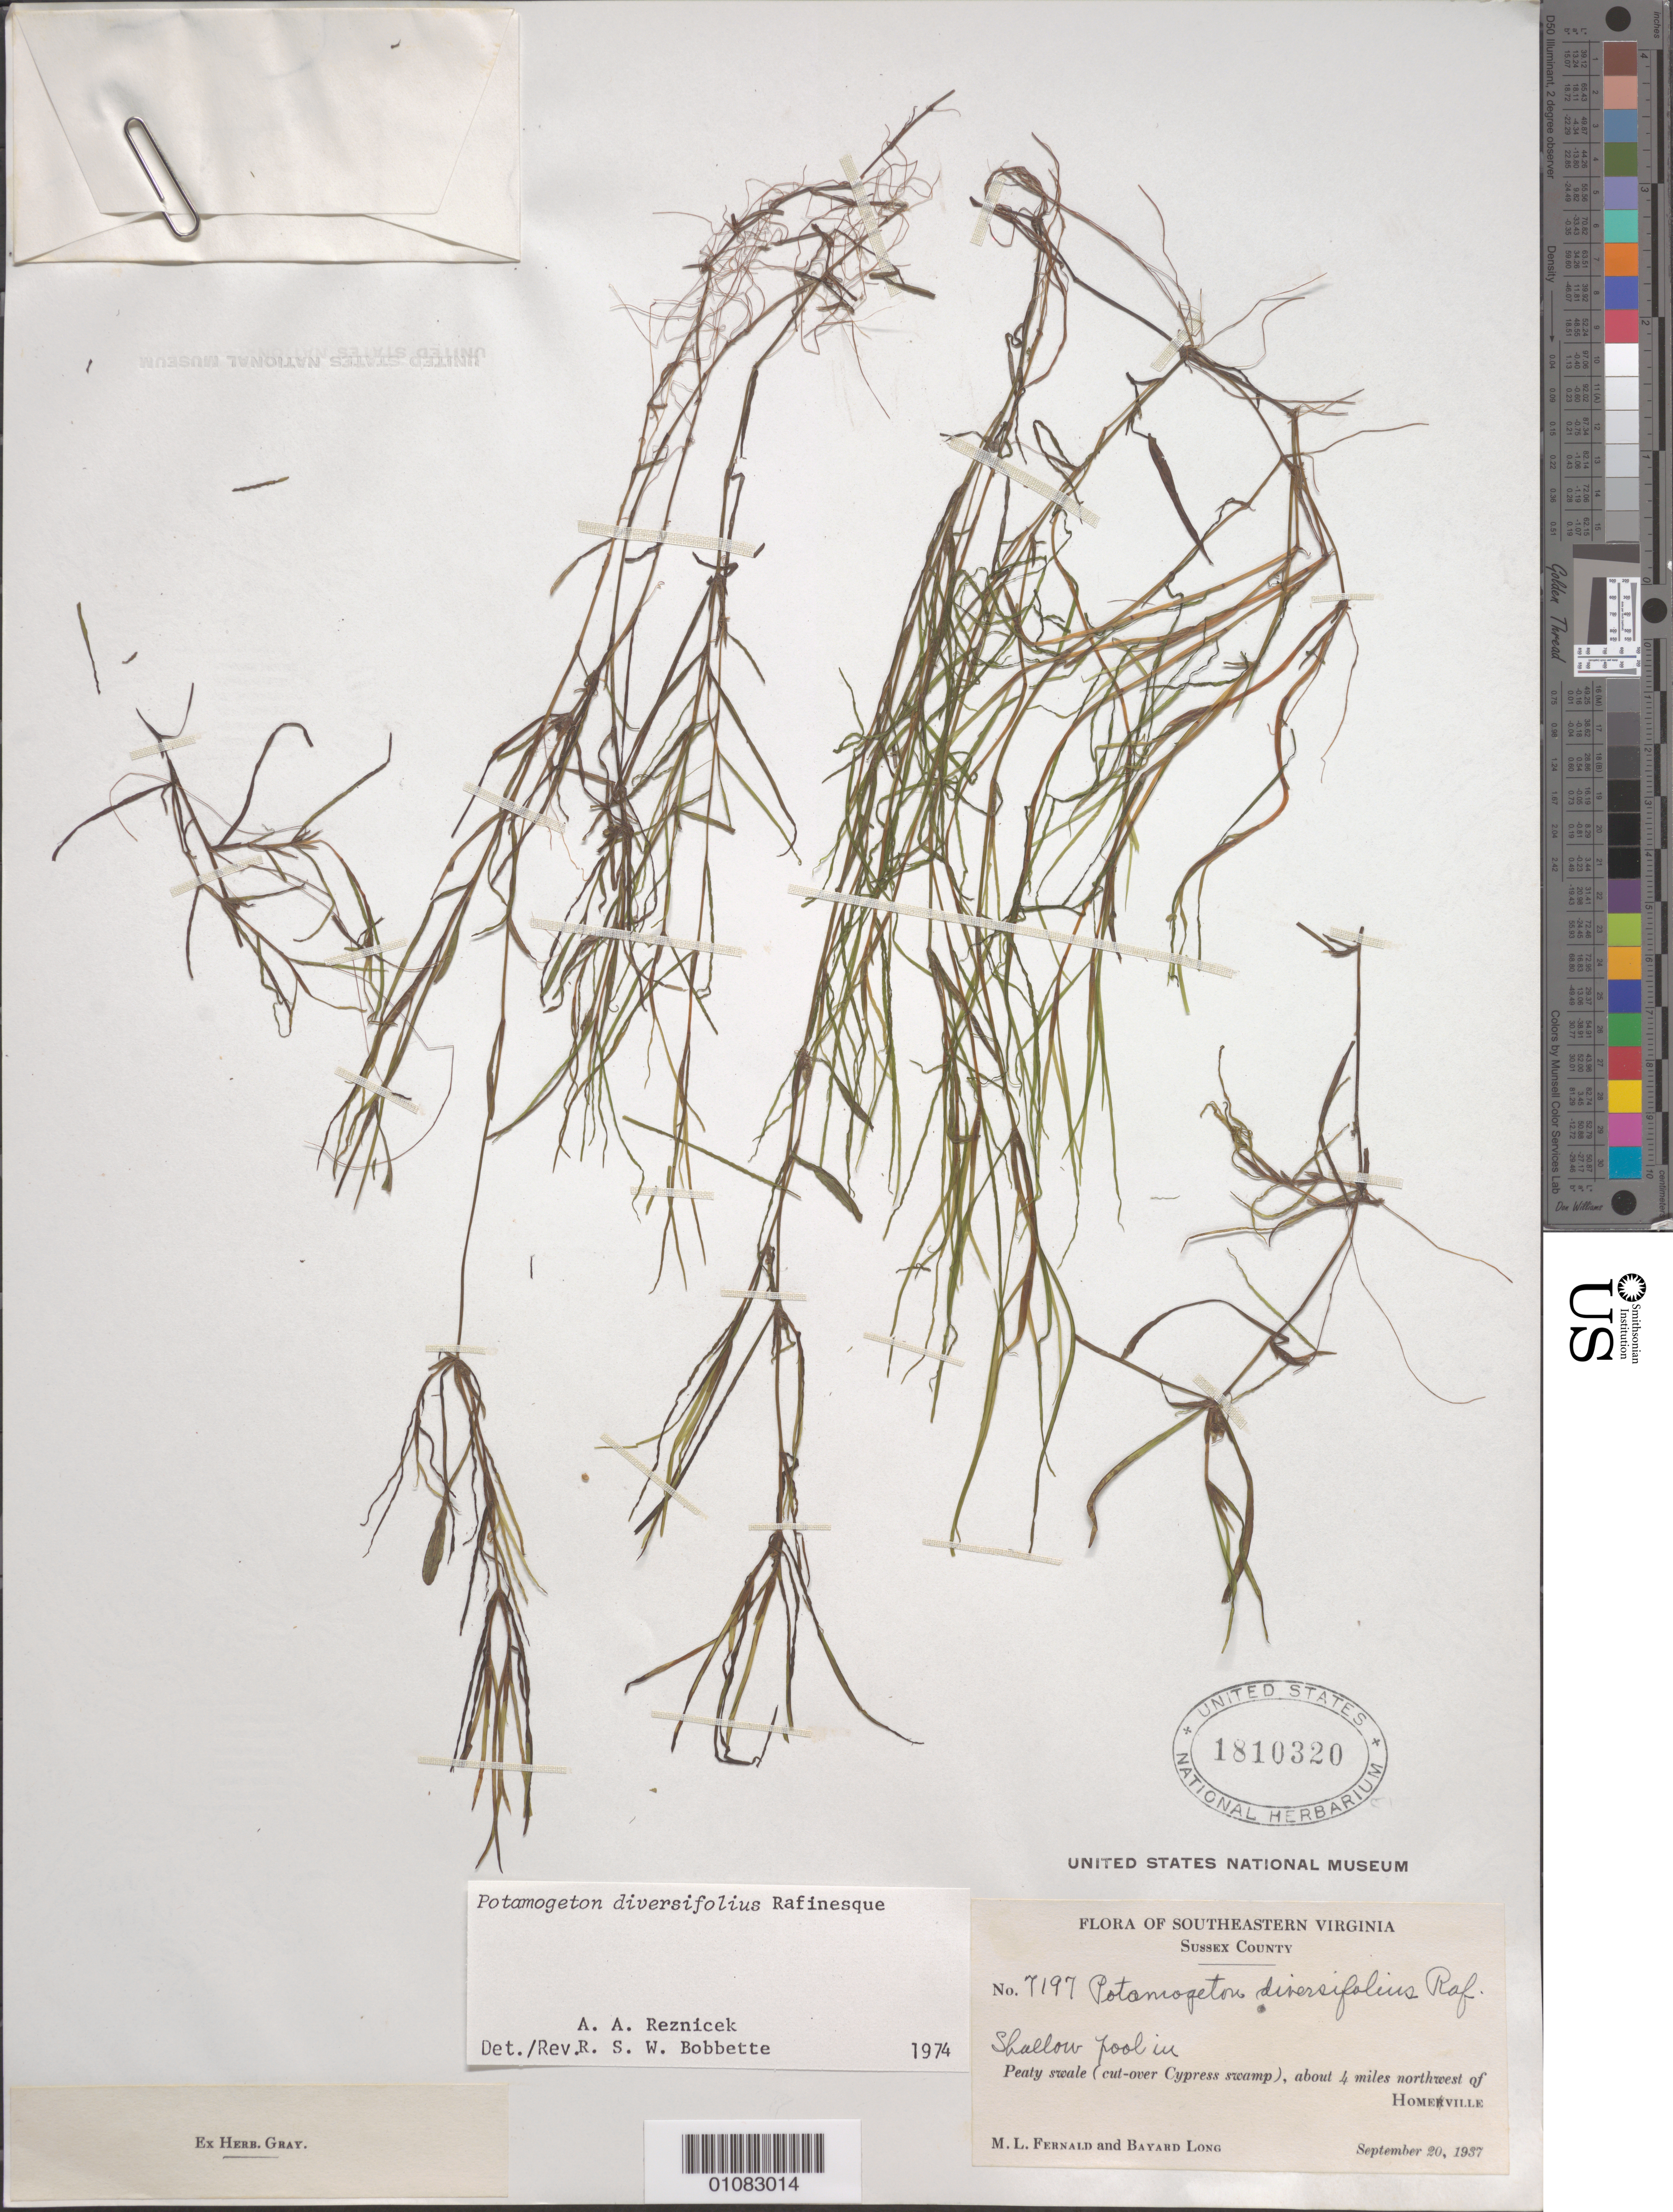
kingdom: Plantae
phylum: Tracheophyta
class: Liliopsida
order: Alismatales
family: Potamogetonaceae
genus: Potamogeton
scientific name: Potamogeton diversifolius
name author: Raf.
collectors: M. L. Fernald & B. H. Long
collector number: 7197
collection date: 1937-09-20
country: United States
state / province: Virginia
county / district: Sussex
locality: about 4 mi. NW of Homerville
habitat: Peaty swale (cut- over Cypress swamp).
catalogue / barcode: US 1810320